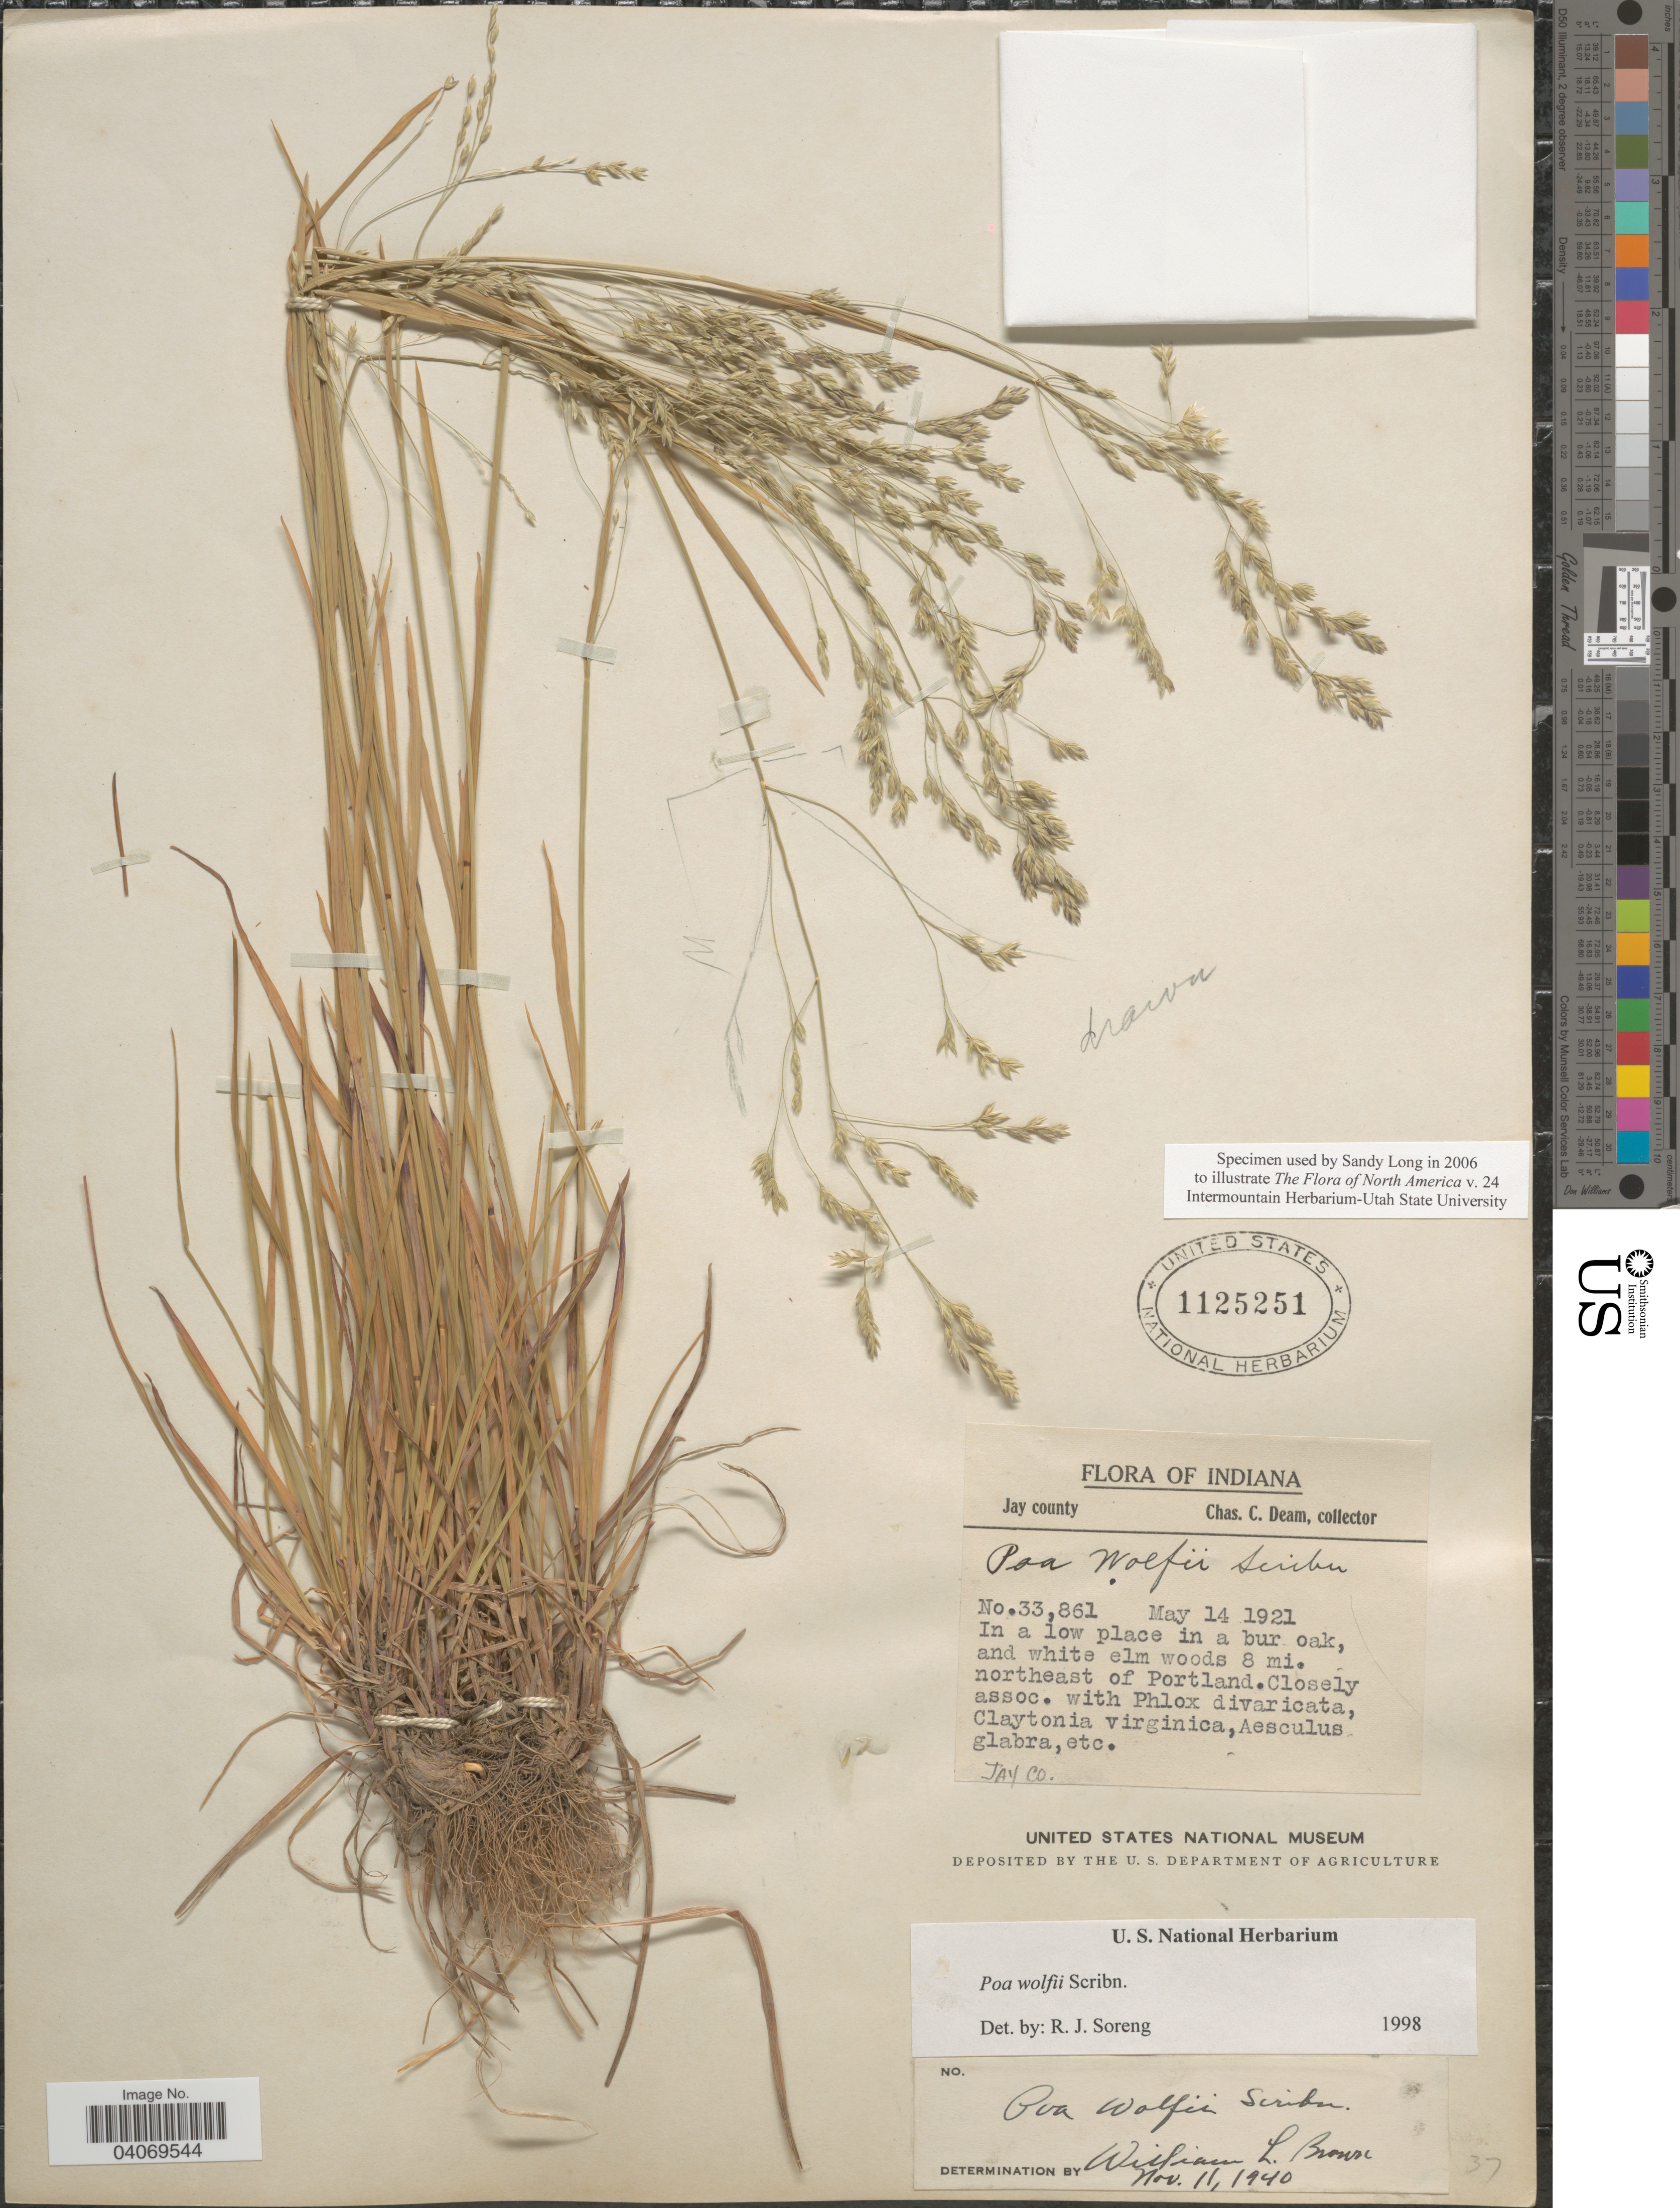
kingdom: Plantae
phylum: Tracheophyta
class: Liliopsida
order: Poales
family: Poaceae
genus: Poa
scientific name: Poa wolfii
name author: Scribn.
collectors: C. C. Deam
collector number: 33861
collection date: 1921-05-14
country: United States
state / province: Indiana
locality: In a low place in a bur oak, and white elm woods 8 mi. northeast of Portland. Jay Co.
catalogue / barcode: US 1125251